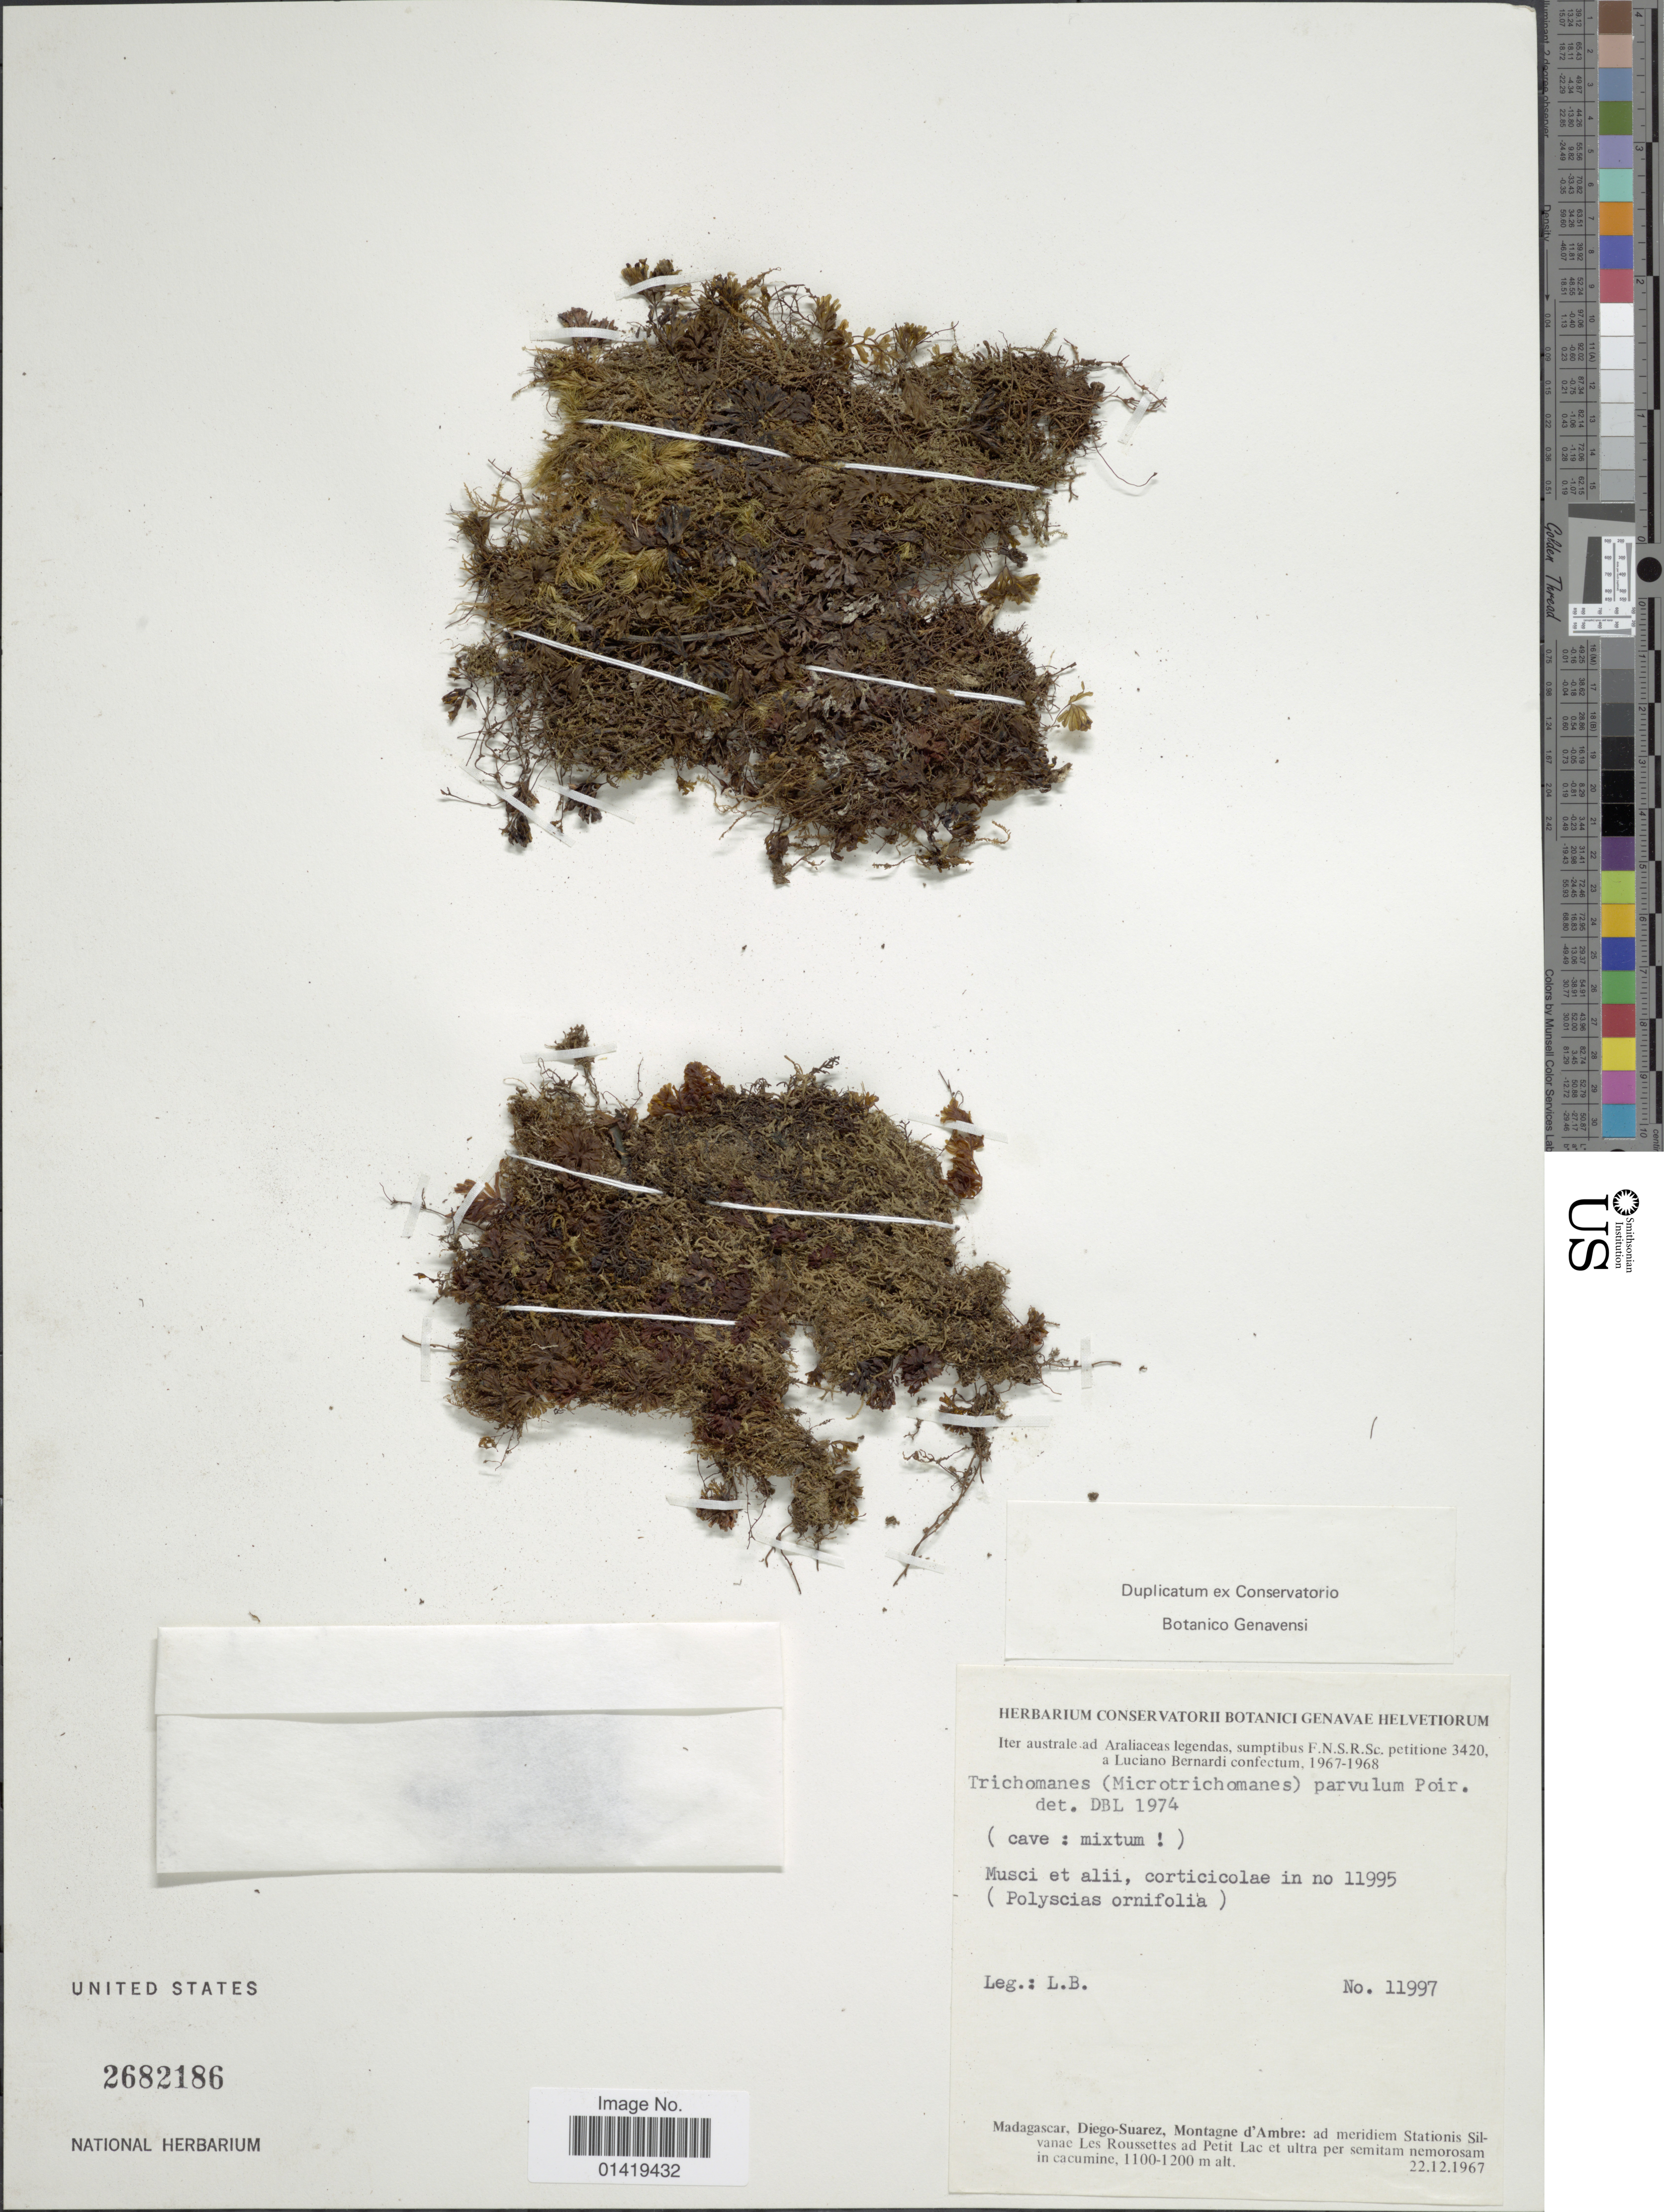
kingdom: Plantae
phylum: Tracheophyta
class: Polypodiopsida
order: Hymenophyllales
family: Hymenophyllaceae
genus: Hymenophyllum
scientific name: Hymenophyllum parvulum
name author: C. Chr.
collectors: L. Bernardi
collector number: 11997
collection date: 1967-12-22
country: Madagascar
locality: Diego Suarez Montagne d'Ambre ad meridiem Stationis Silvanae Les Roussettes ad Petit Lac et ultra pmer semitam nemorosam in cacumine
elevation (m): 1100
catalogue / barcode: US 2682186